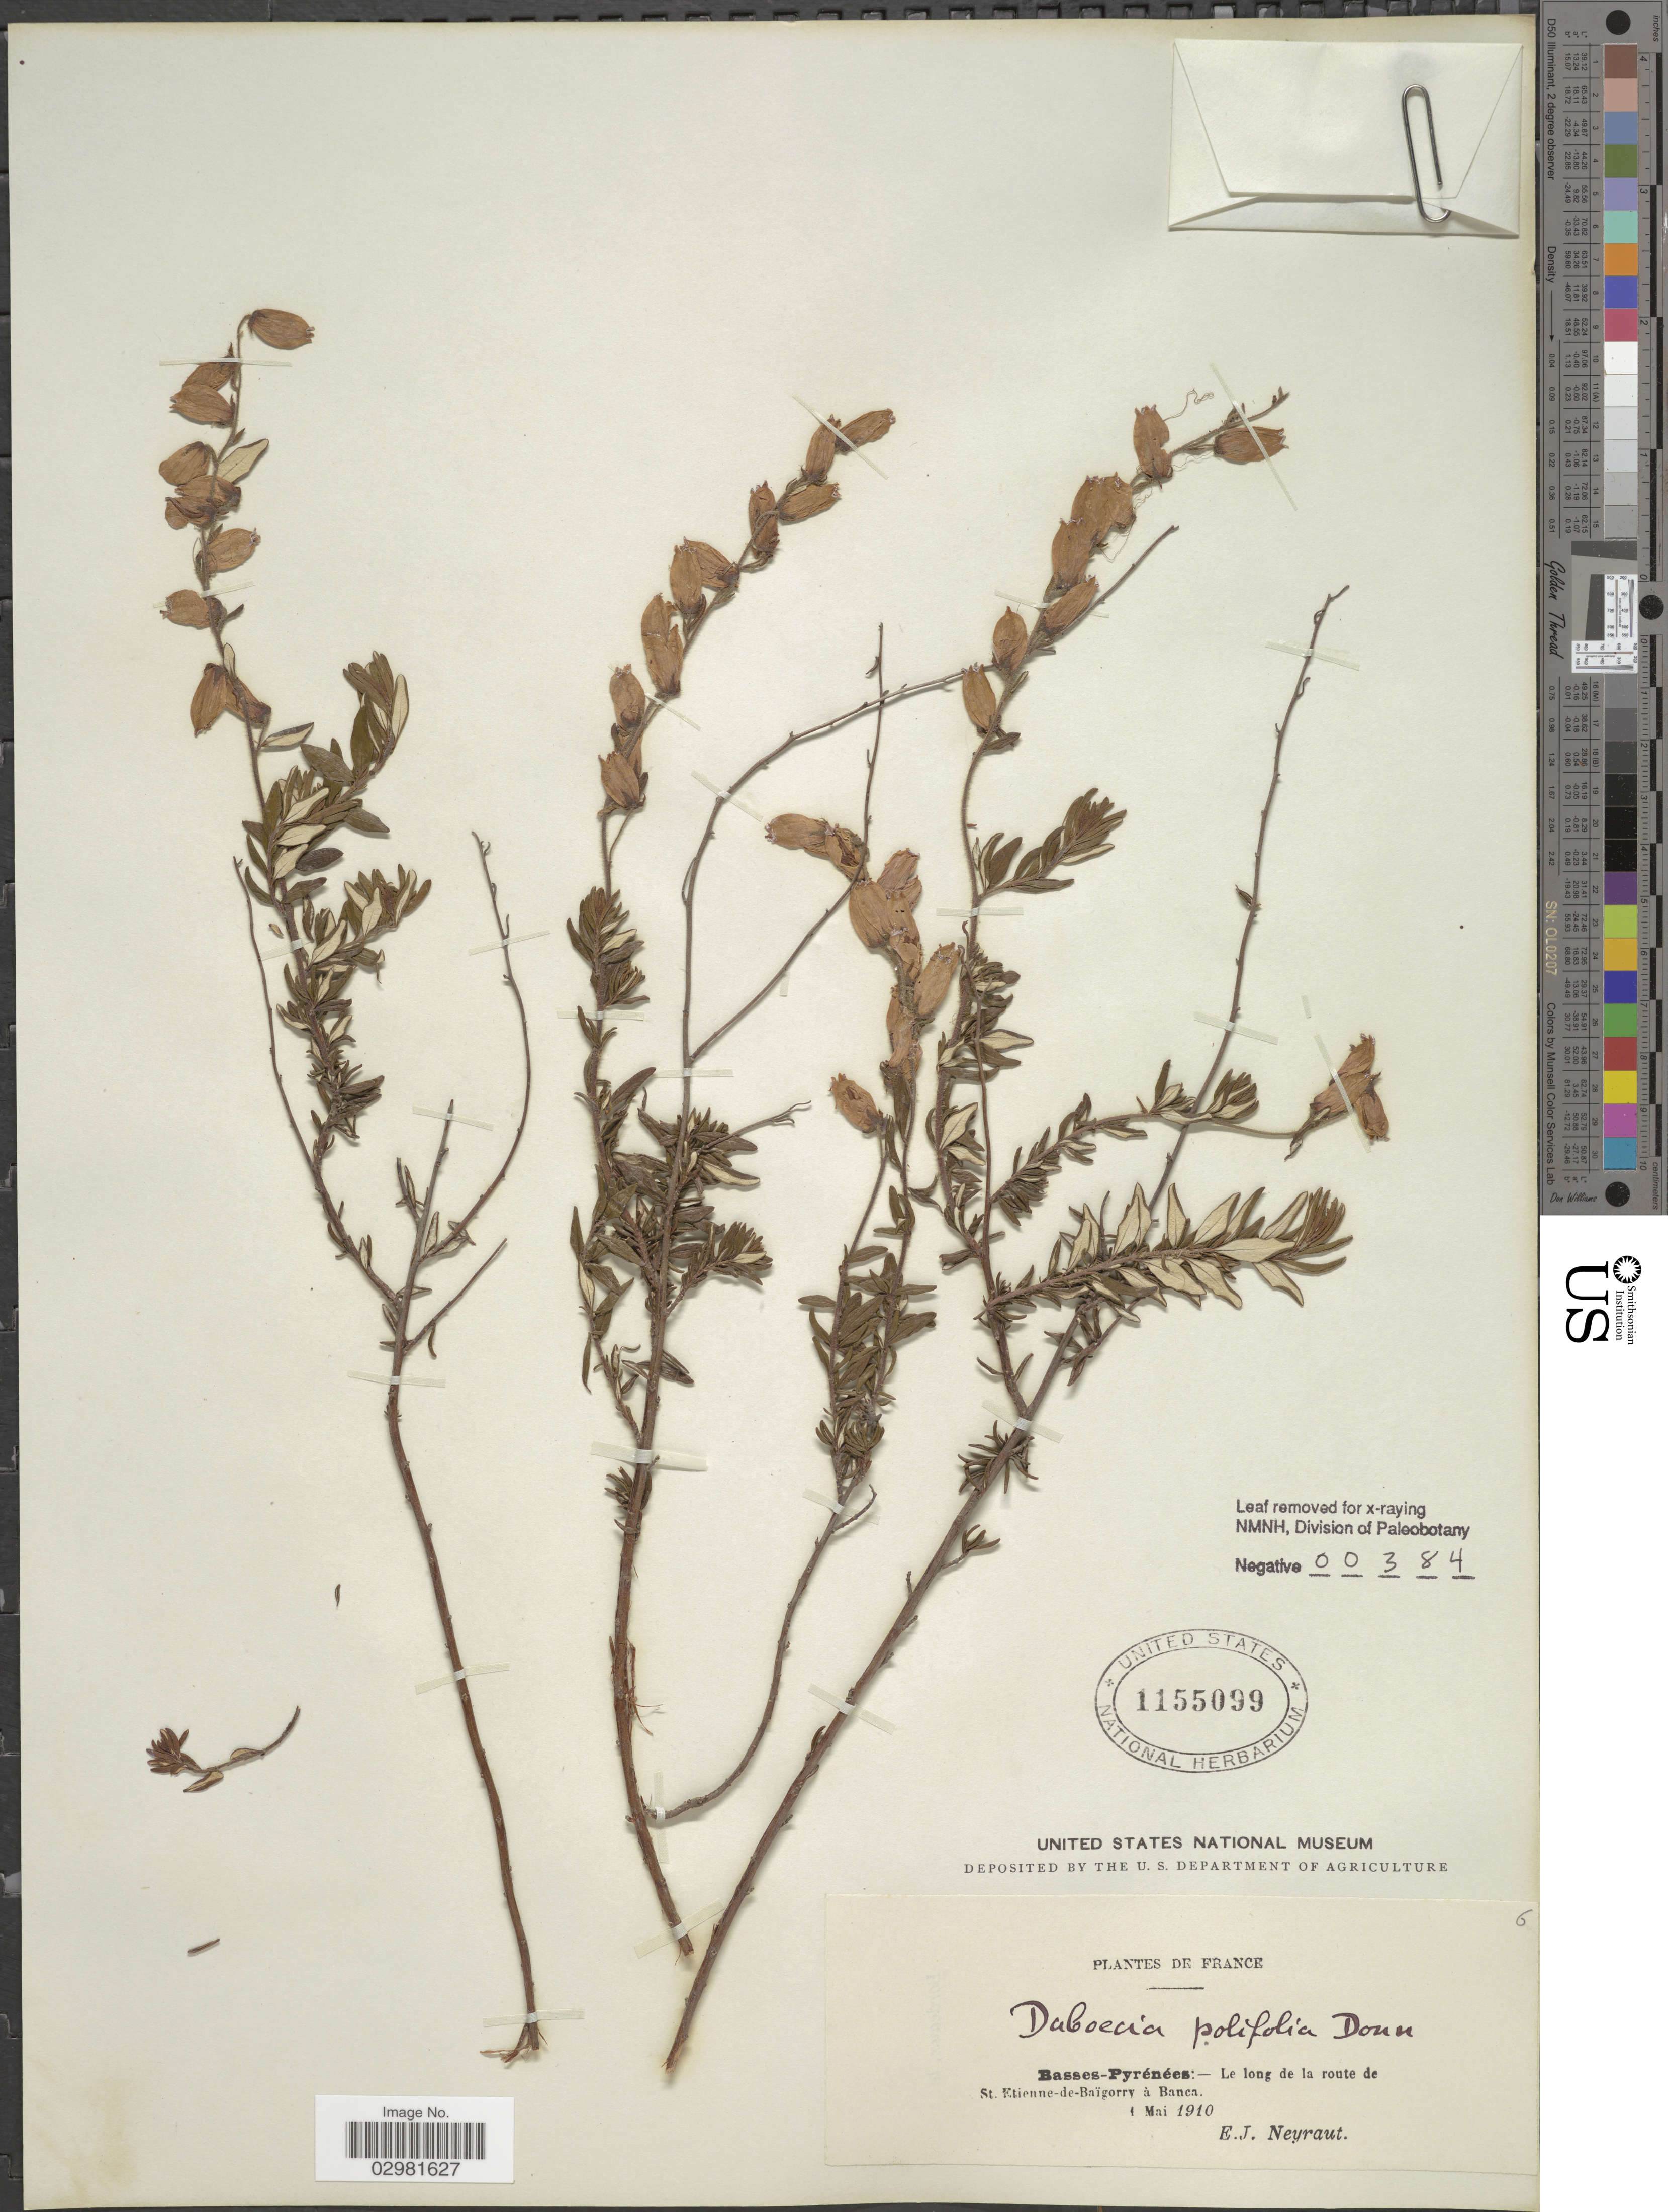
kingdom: Plantae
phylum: Tracheophyta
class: Magnoliopsida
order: Ericales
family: Ericaceae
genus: Daboecia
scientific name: Daboecia polifolia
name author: D. Don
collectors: E. Neyraut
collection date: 1910-05-01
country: France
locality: Basses-Pyrénées: - le long de la route de St. Etienne-de-Baïgorry à Banea.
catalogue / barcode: US 1155099